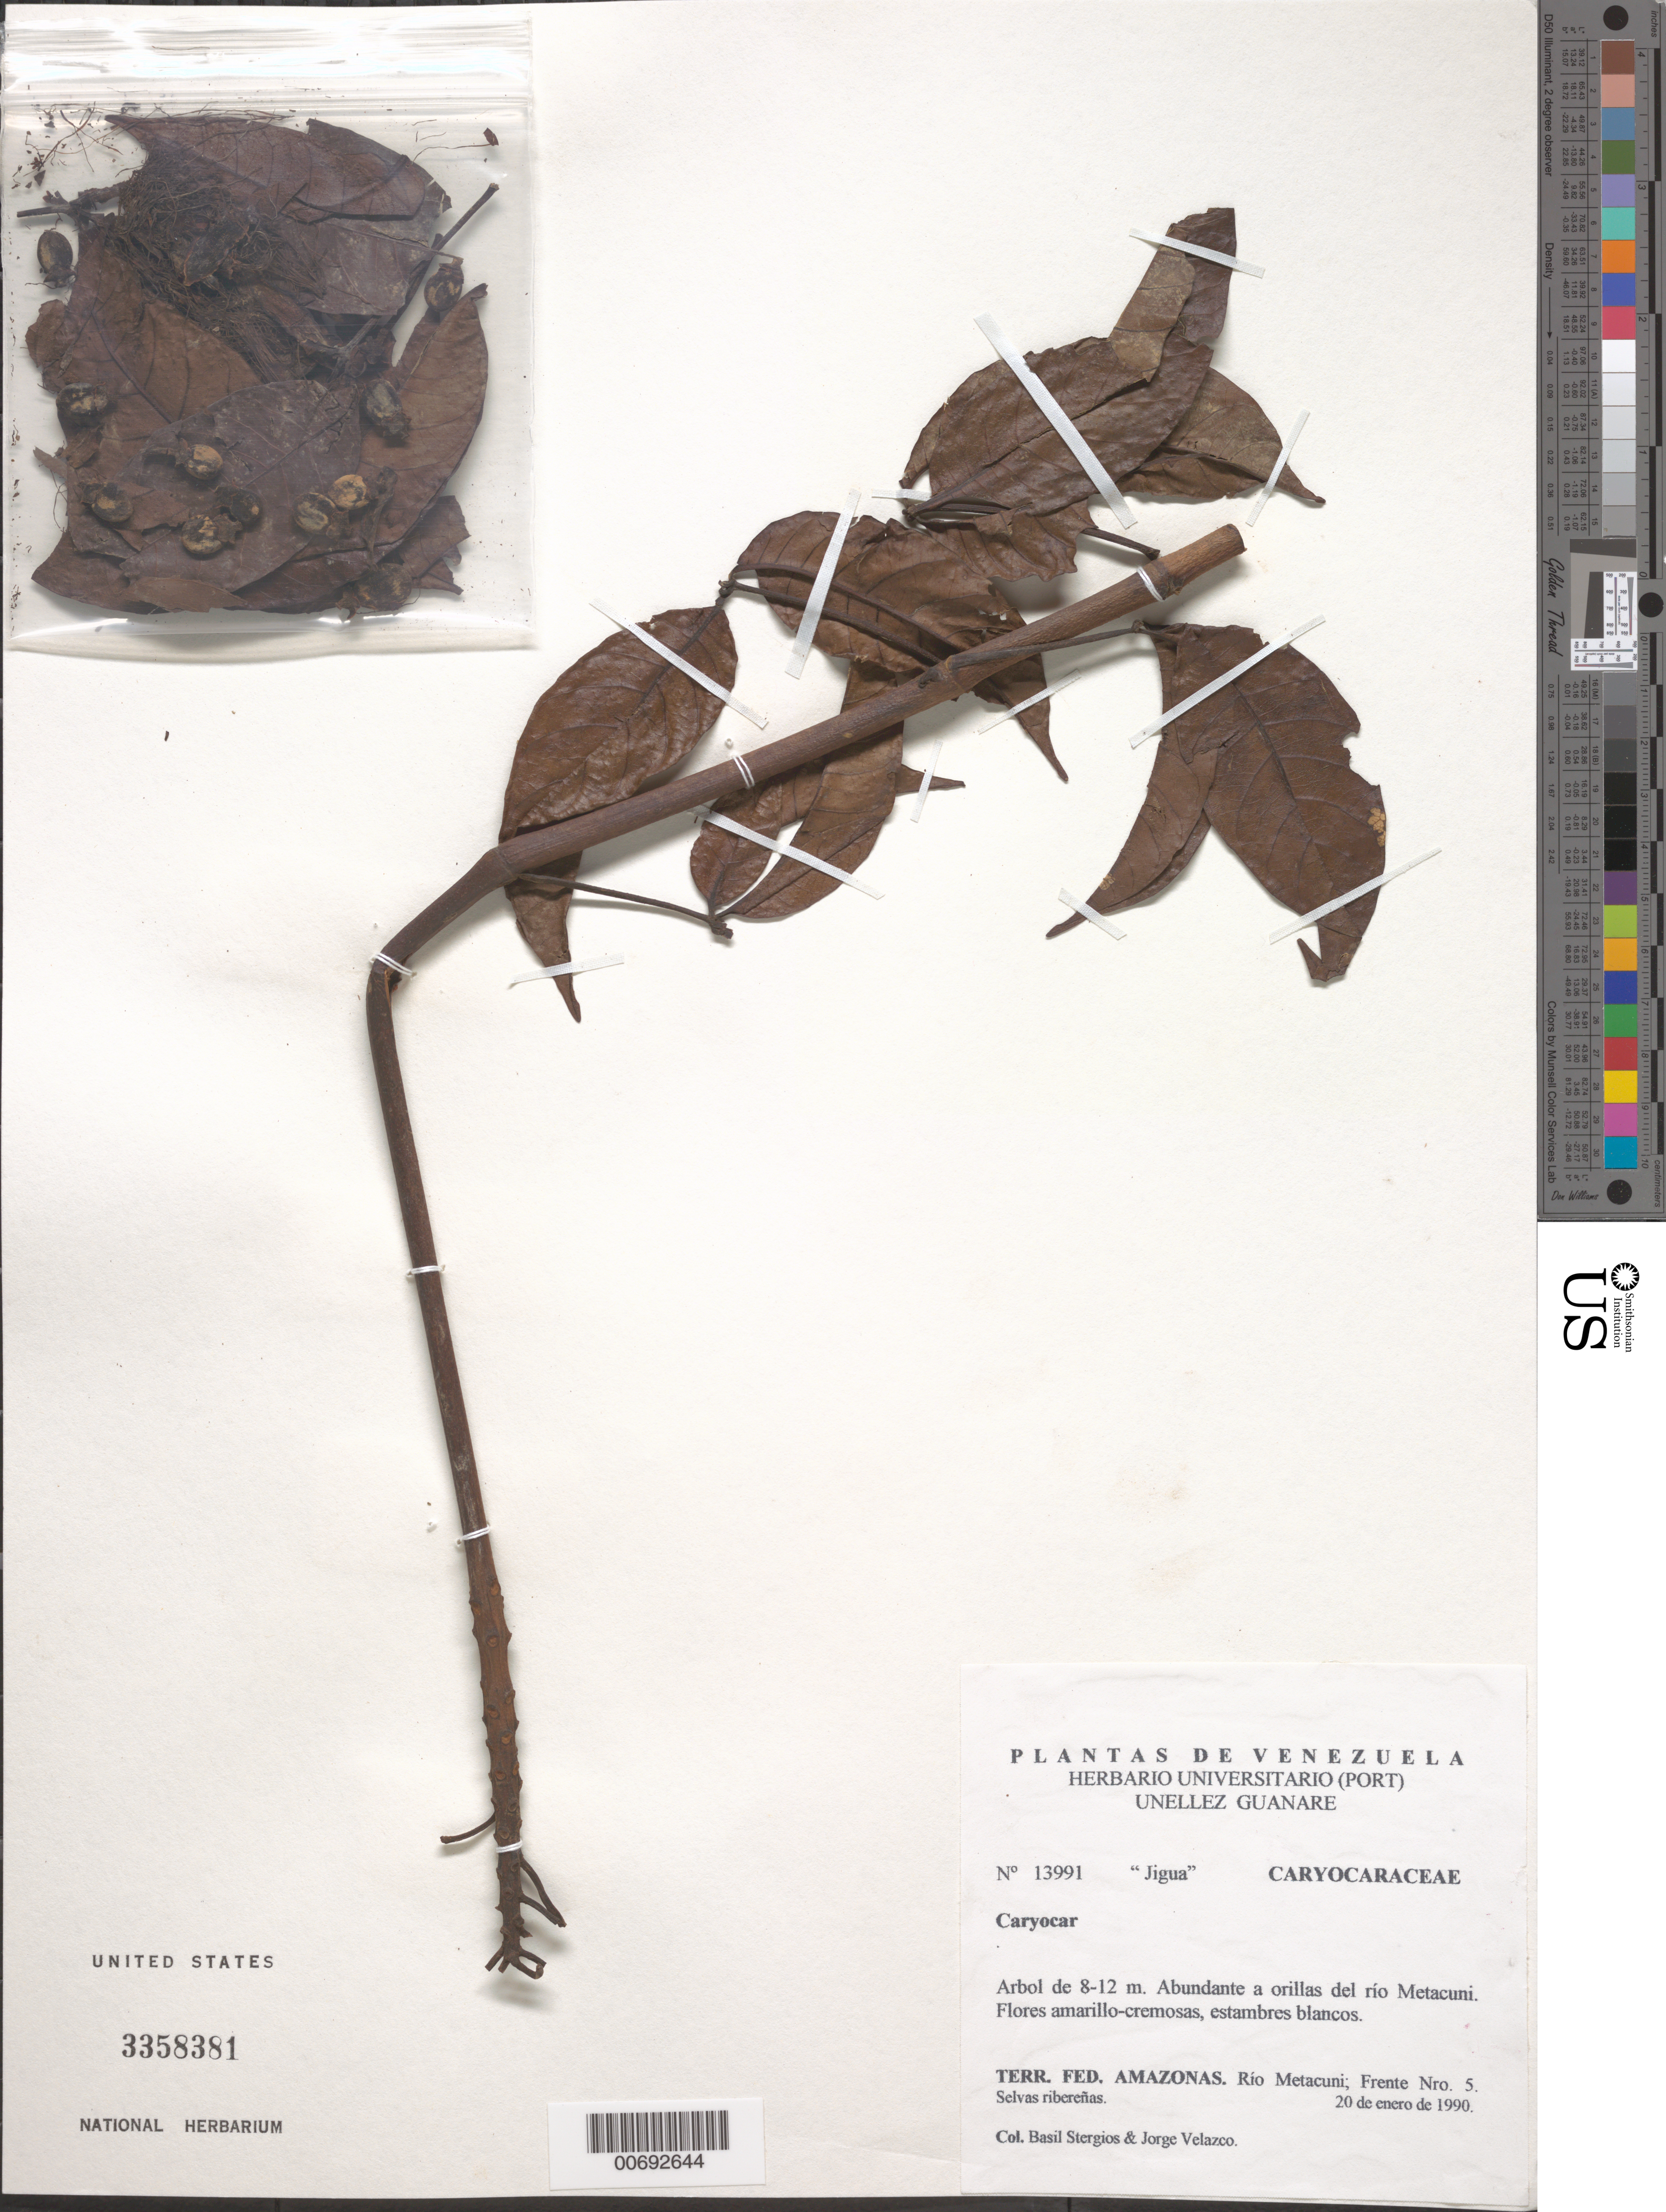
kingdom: Plantae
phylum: Tracheophyta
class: Magnoliopsida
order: Malpighiales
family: Caryocaraceae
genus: Caryocar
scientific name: Caryocar sp.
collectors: B. G. Stergios & J. Velazco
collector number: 13991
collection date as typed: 20-Jan-90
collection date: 1990-01-20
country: Venezuela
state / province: Amazonas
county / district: Alto Orinoco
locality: Río Metacuni; Frente No. 5, Pica No. 2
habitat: Along river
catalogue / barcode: US 3358381